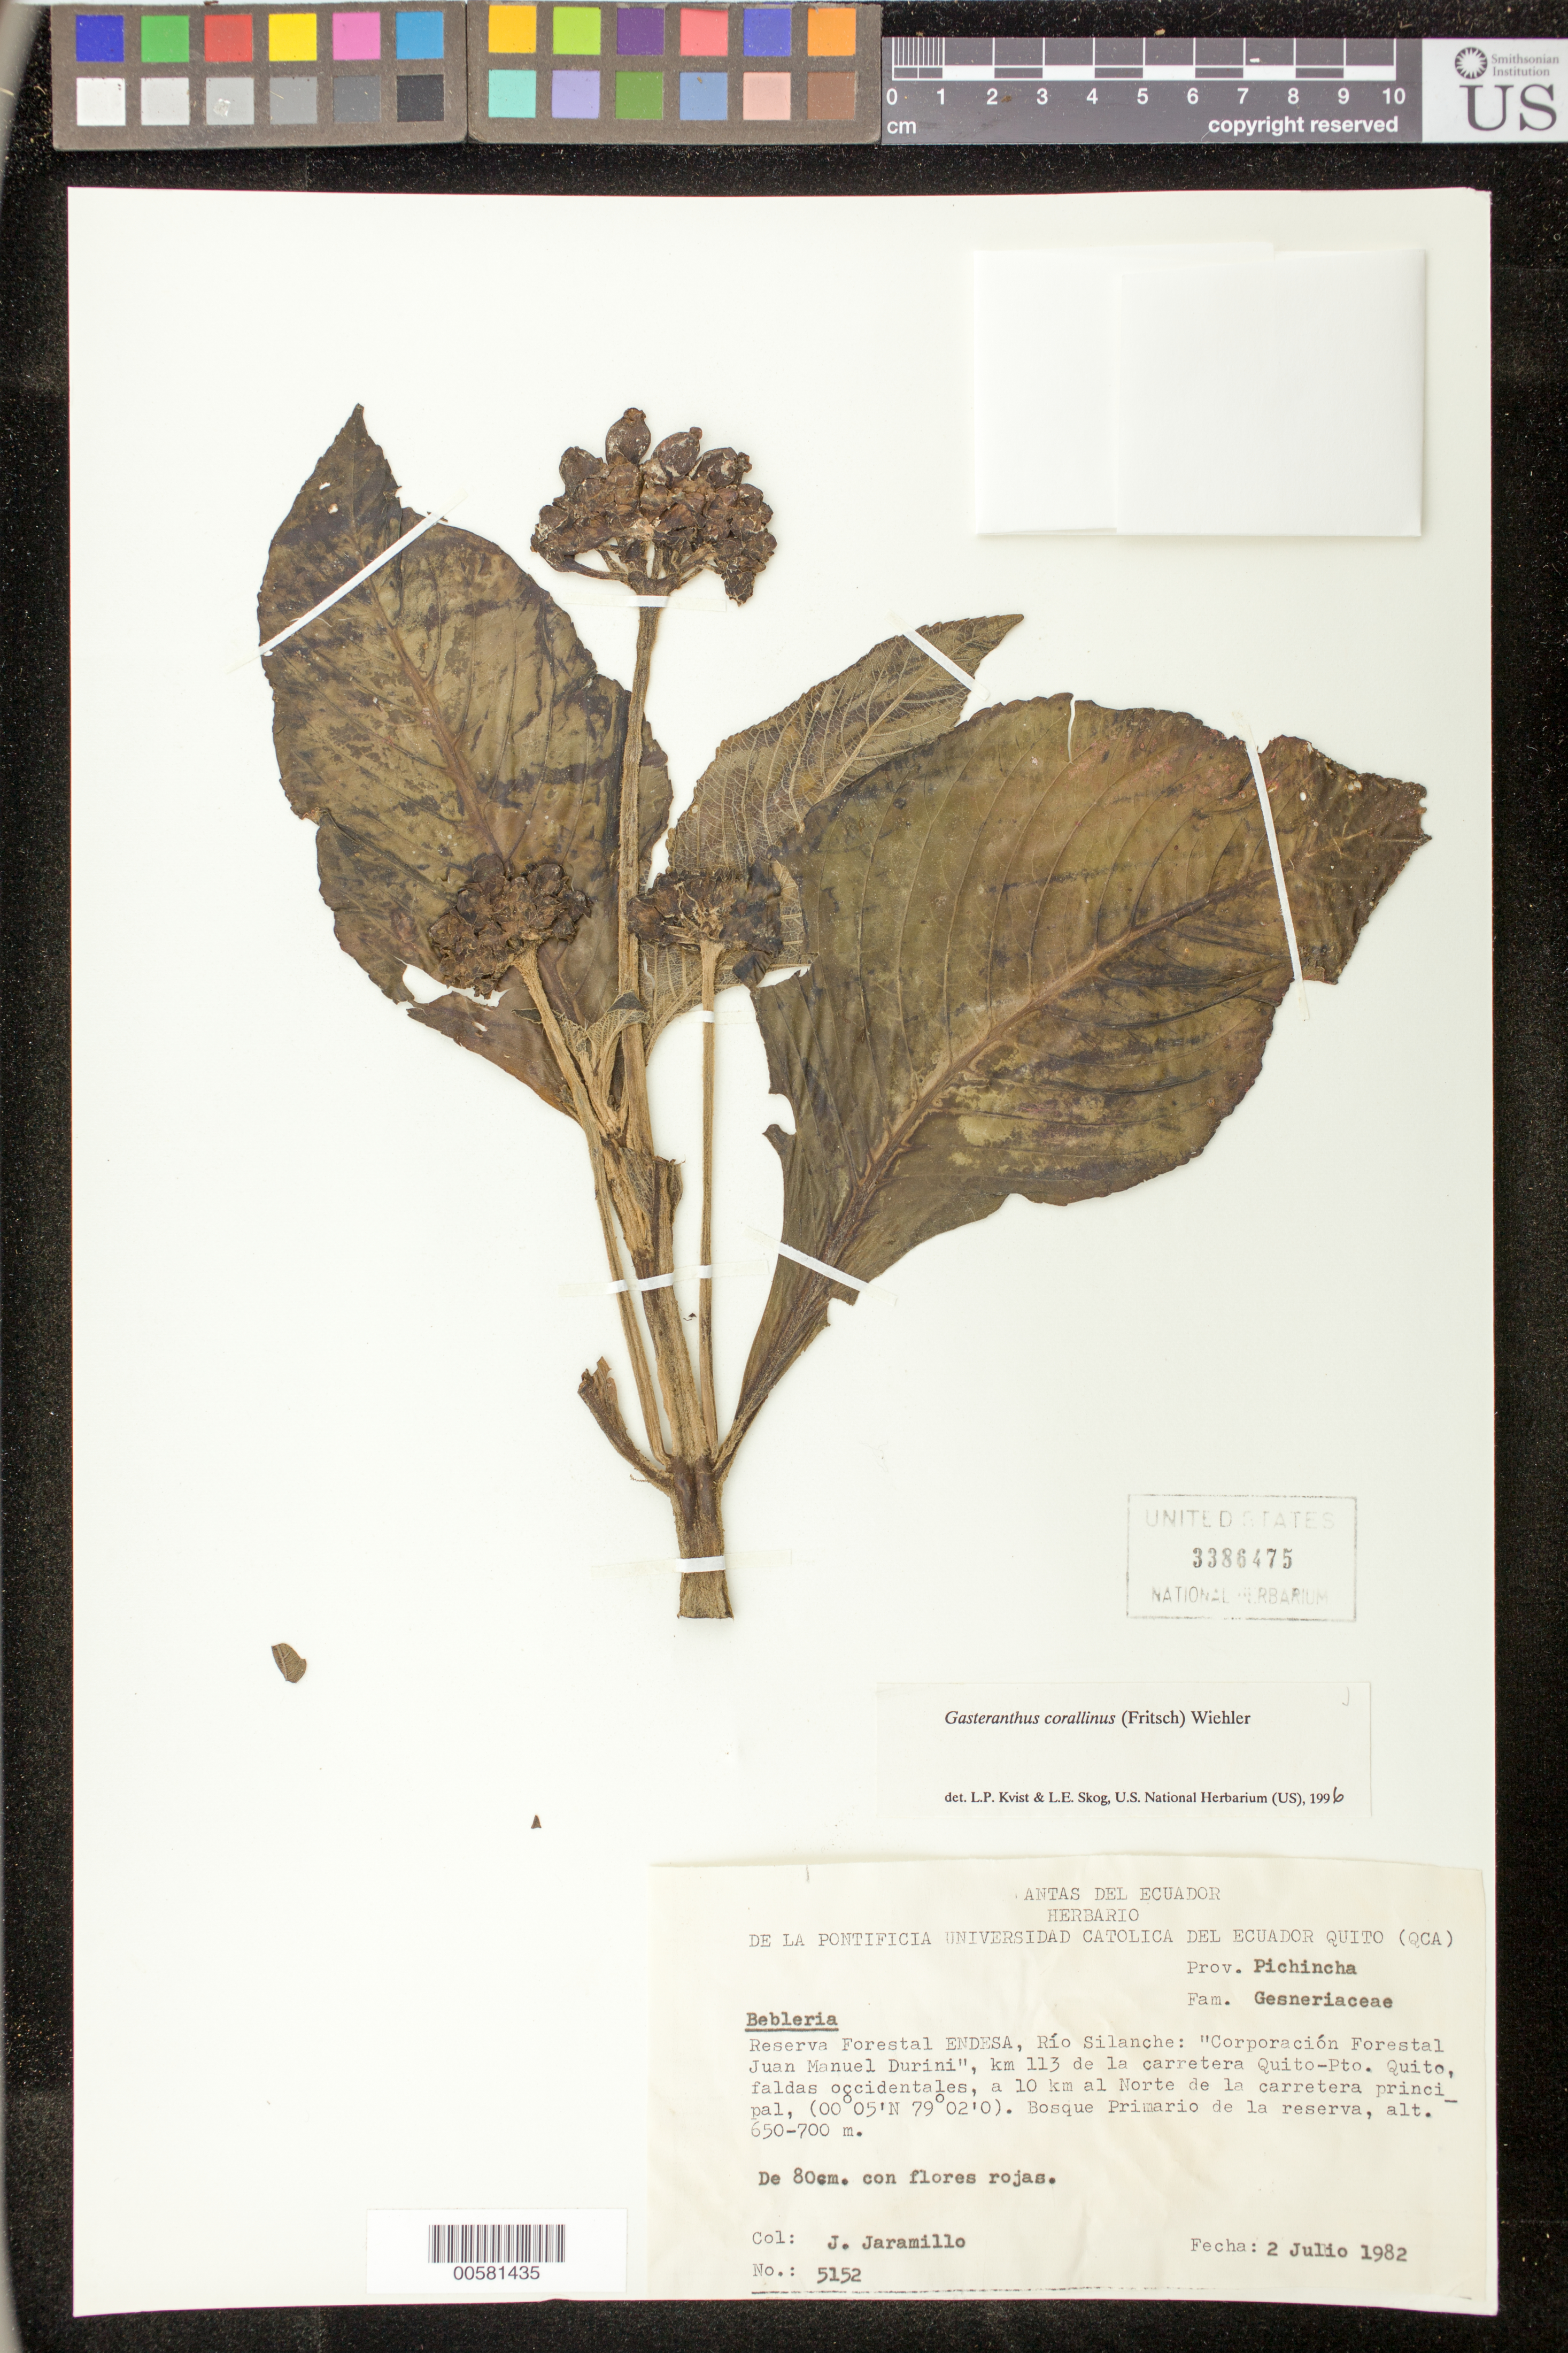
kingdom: Plantae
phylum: Tracheophyta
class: Magnoliopsida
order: Lamiales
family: Gesneriaceae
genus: Gasteranthus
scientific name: Gasteranthus corallinus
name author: (Fritsch) Wiehler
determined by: Skog, Laurence E.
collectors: J. L. Jaramillo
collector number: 5152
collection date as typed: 02 Jul 1982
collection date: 1982-07-02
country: Ecuador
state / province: Pichincha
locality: Reserva Forestal ENDESA, Río Silanche: "Corporación Forestal Juan Manuel Durini", km 113 de la carretera Quito - Pto. Quito, faldas occidentales, a 10 km al Norte de la carretera principal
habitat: Bosque primario de la reserva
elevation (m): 650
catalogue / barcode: US 3386475